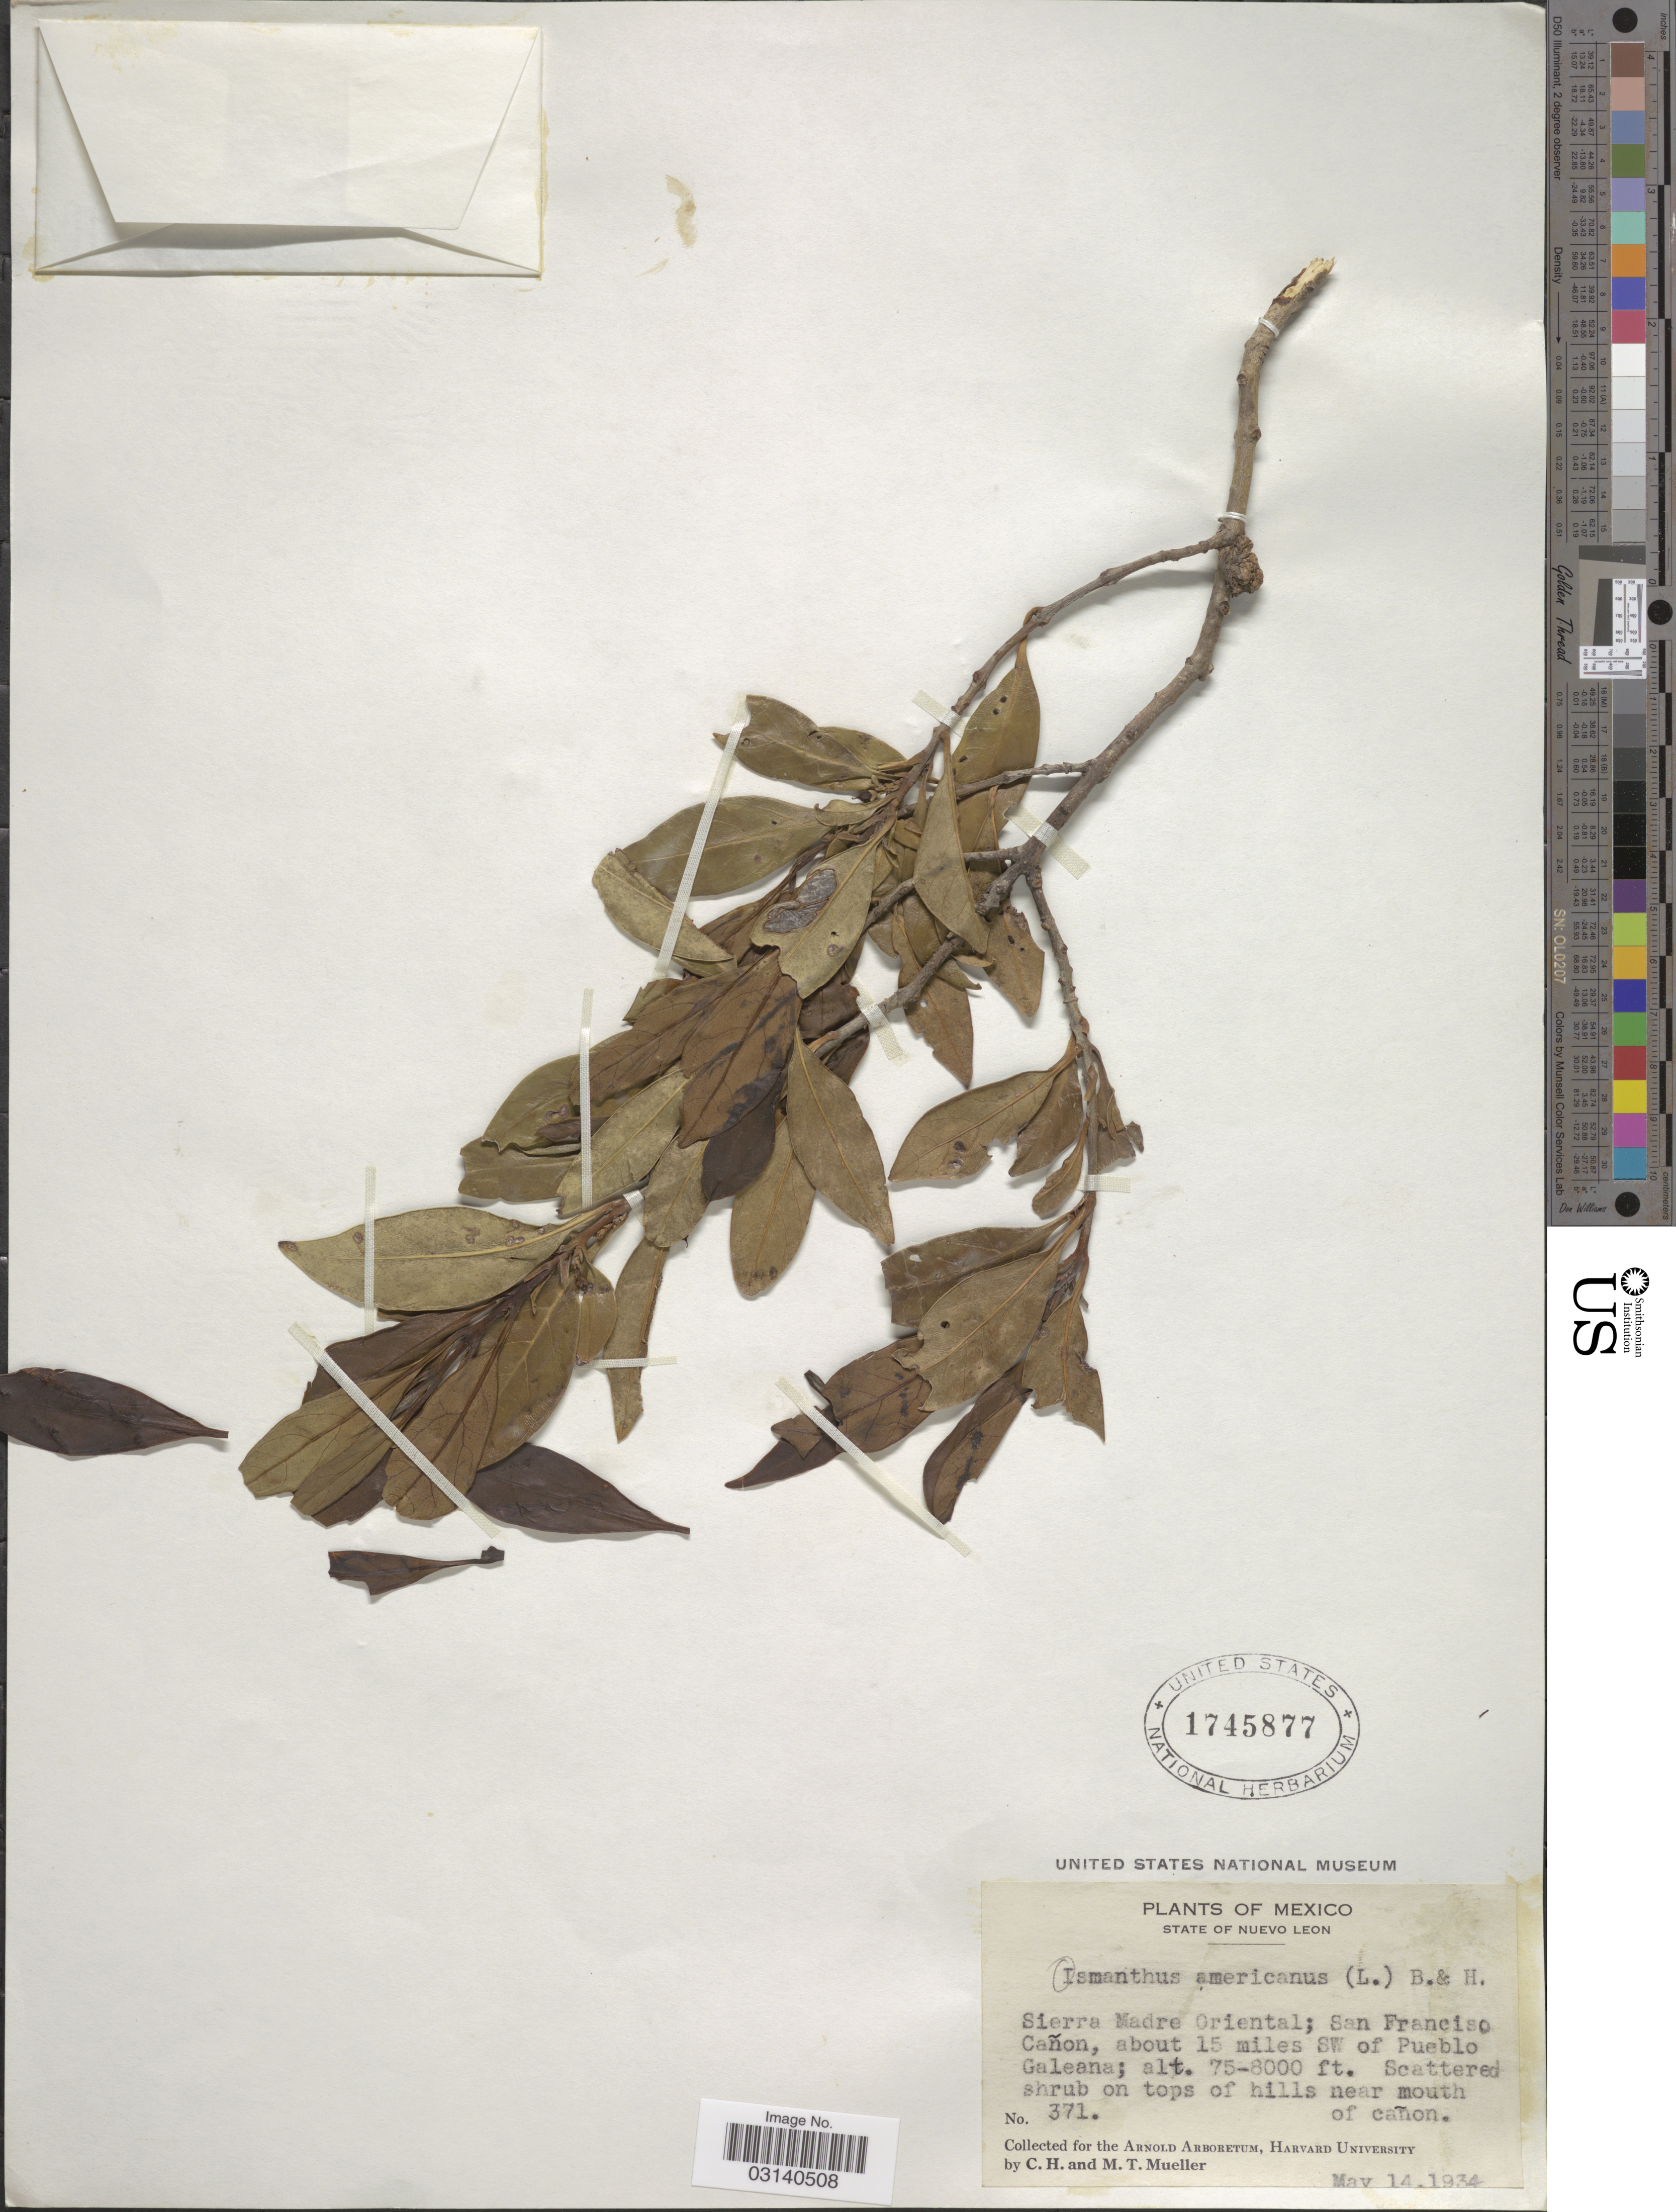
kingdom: Plantae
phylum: Tracheophyta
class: Magnoliopsida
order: Lamiales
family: Oleaceae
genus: Osmanthus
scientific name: Osmanthus americanus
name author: (L.) A. Gray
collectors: C. H. Mueller & M. Mueller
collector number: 371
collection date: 1934-05-14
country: Mexico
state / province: Nuevo León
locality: Sierra Madre Oriental; San Francisco Cañon, about 15 miles SW of Pueblo Galeana, Scattered shrub on tops of hills near mouth.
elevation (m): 2286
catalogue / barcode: US 1745877